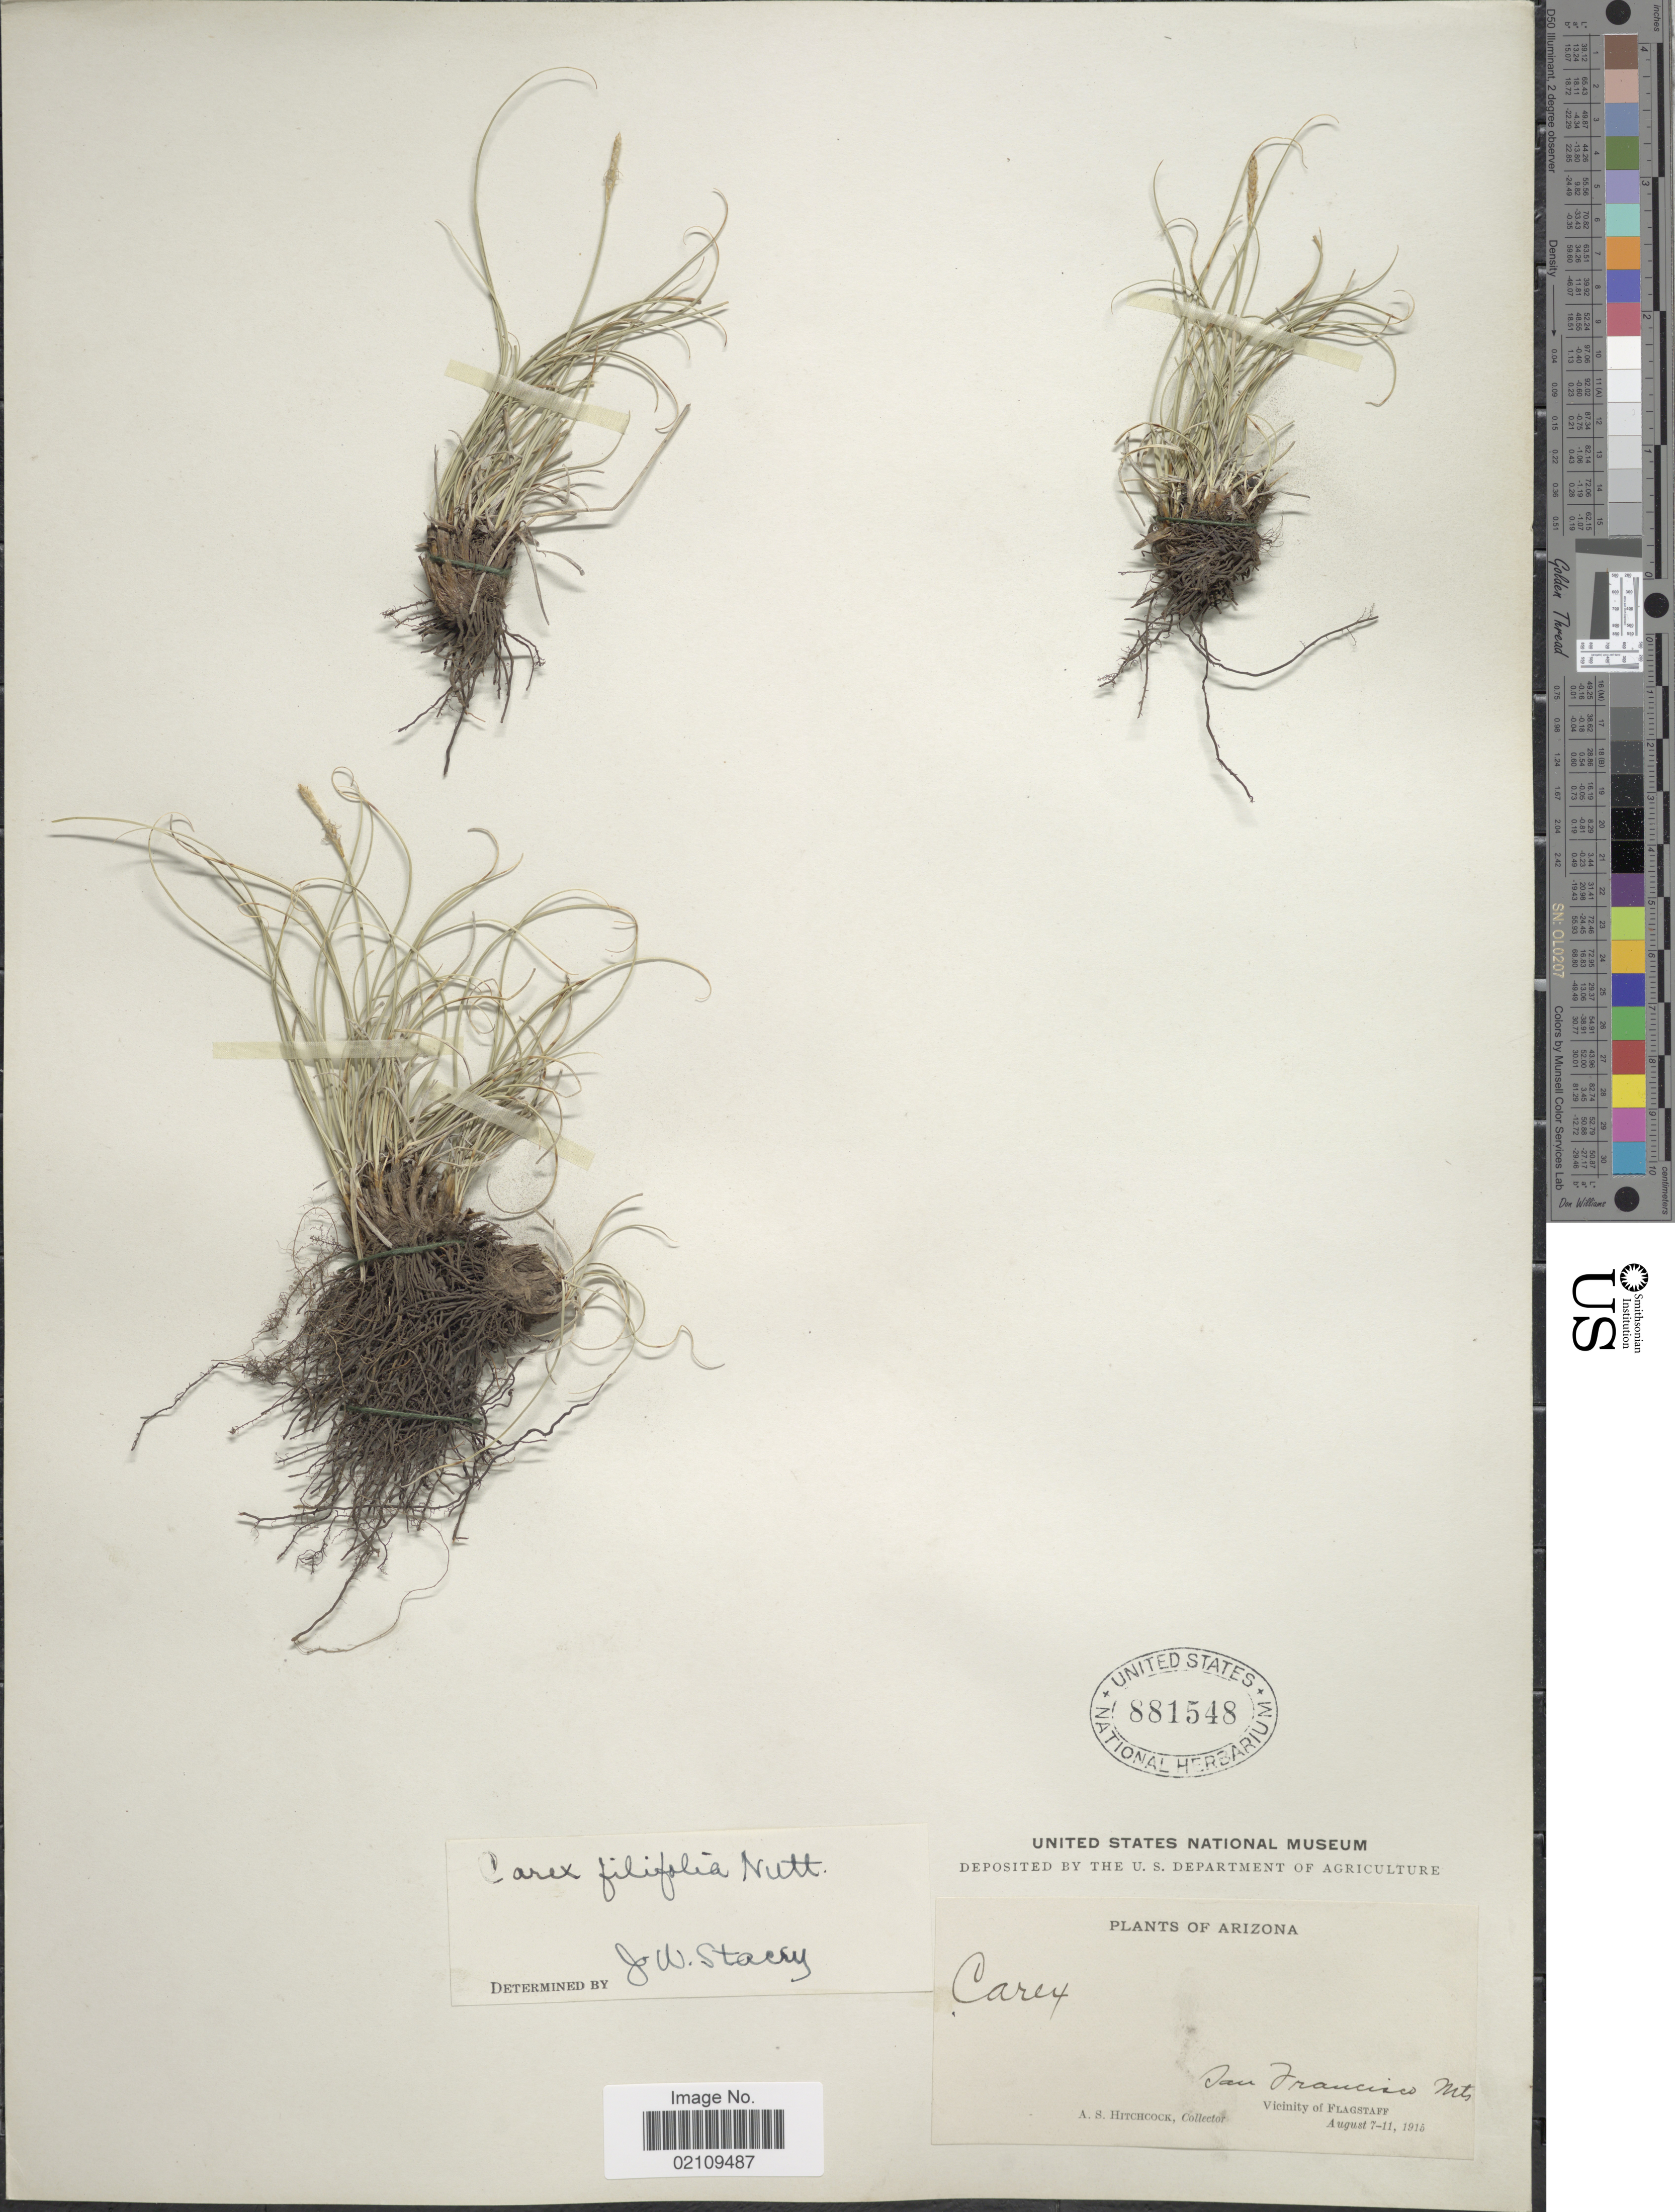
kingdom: Plantae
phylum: Tracheophyta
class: Liliopsida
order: Poales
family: Cyperaceae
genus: Carex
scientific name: Carex filifolia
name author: Nutt.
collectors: A. S. Hitchcock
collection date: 1915-08-07/1915-08-11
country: United States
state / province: Arizona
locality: San Francisco Mts, Vicinity of Flagstaff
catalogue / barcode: US 881548